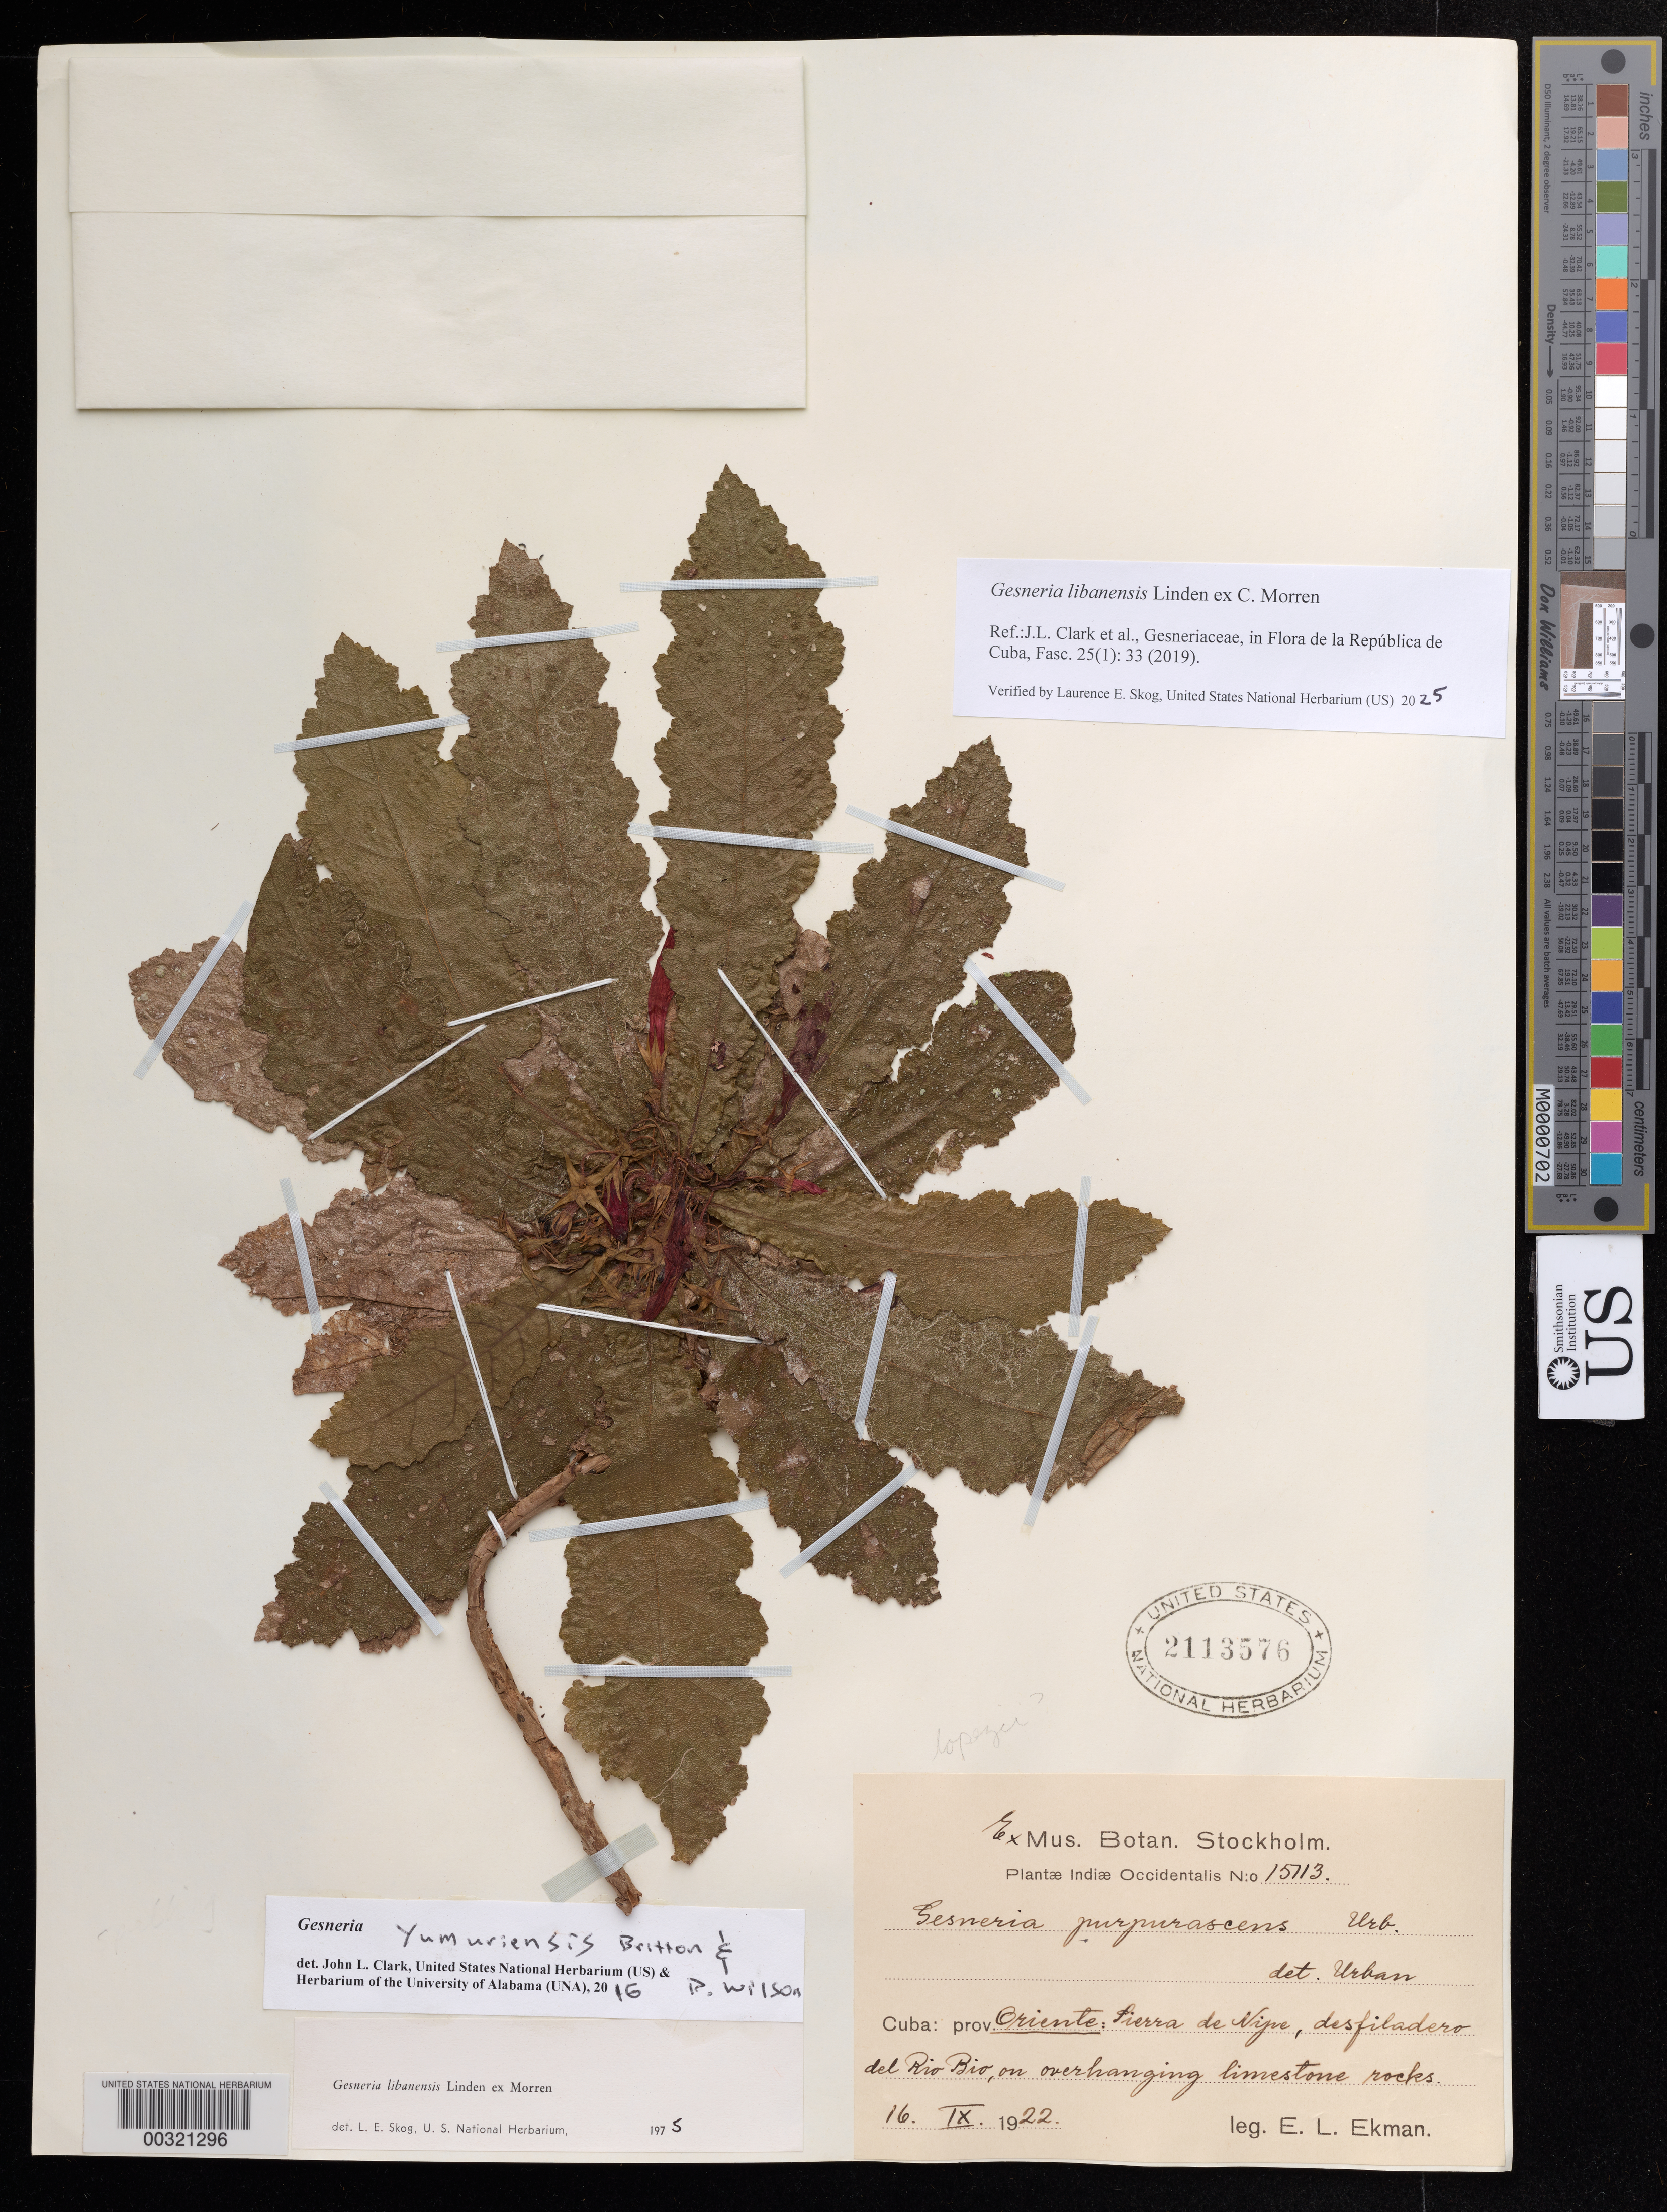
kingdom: Plantae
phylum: Tracheophyta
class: Magnoliopsida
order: Lamiales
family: Gesneriaceae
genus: Gesneria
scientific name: Gesneria libanensis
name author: Linden ex C. Morren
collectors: E. L. Ekman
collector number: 15113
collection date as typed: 16 Sep 1922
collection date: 1922-09-16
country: Cuba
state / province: Oriente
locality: Sierra de Nipe, desfidadero del Rio Bio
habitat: On overhanging limestone rocks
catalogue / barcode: US 2113576